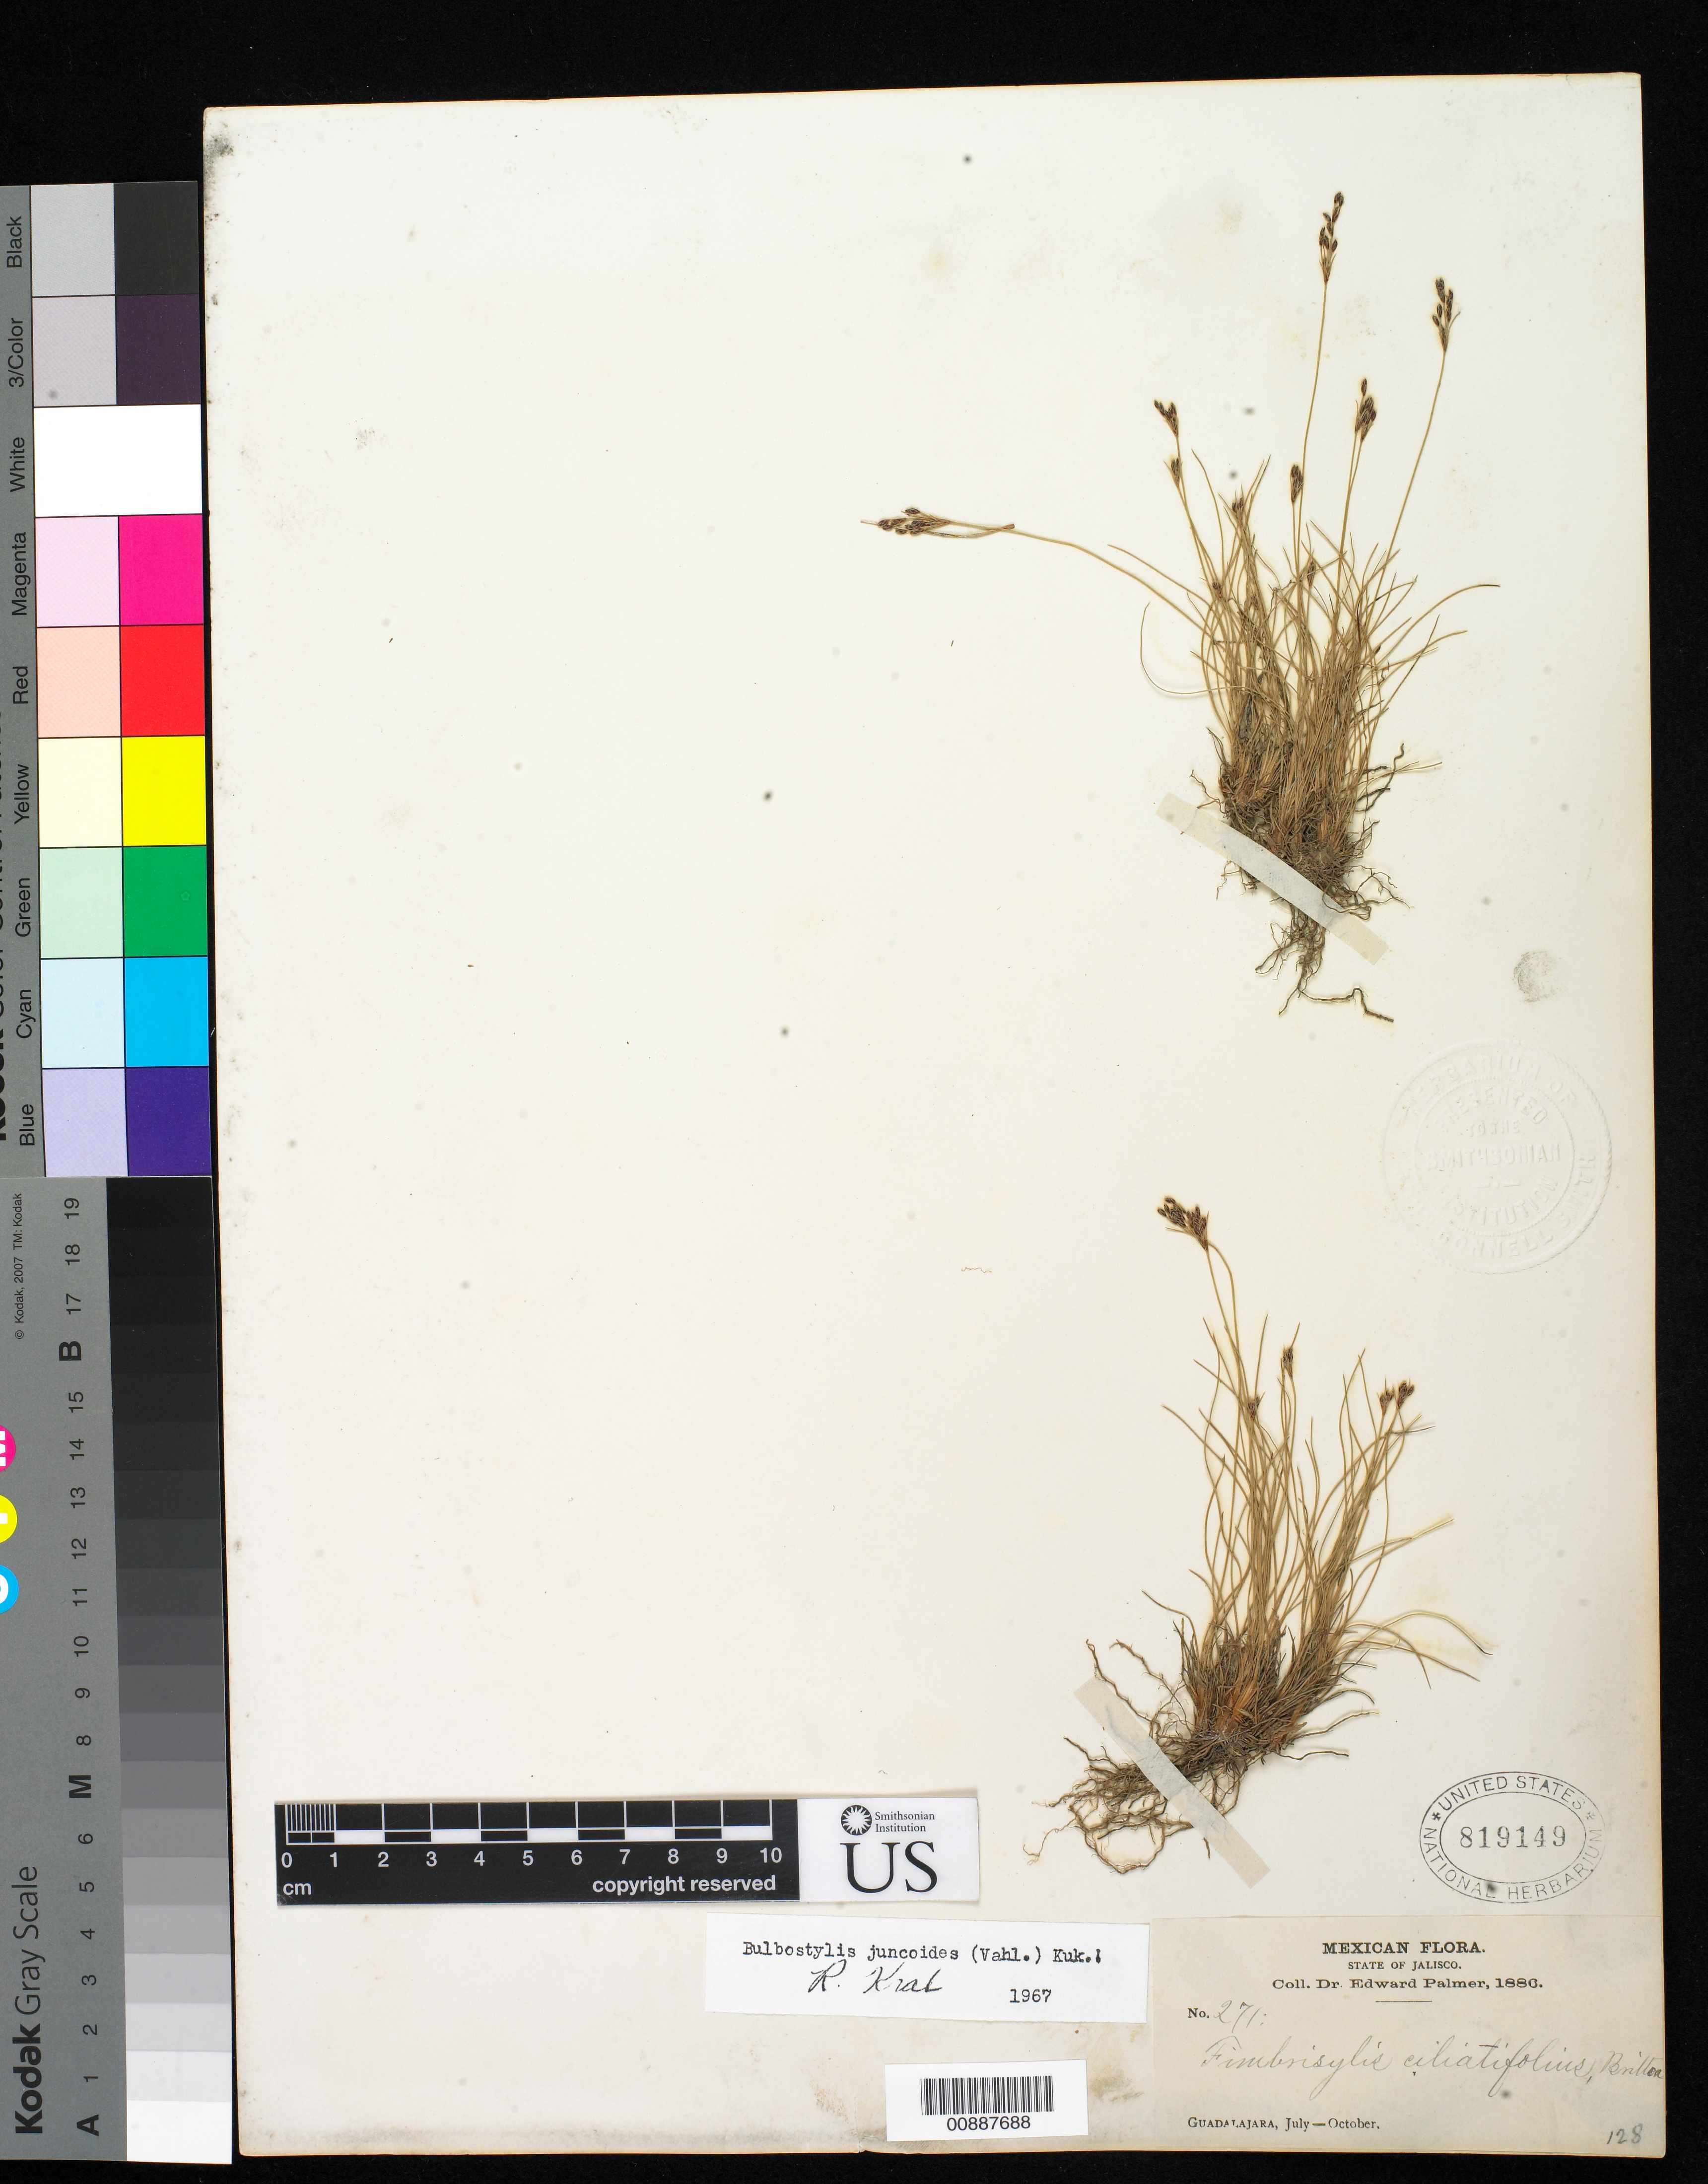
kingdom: Plantae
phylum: Tracheophyta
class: Liliopsida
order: Poales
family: Cyperaceae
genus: Bulbostylis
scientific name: Bulbostylis juncoides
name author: (Vahl) Kük. ex Herter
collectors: E. Palmer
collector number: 271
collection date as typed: Jul 1886 to -- Oct 1886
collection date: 1886-07/1886-10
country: Mexico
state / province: Jalisco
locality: Guadalajara, Jalisco.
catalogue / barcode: US 819149